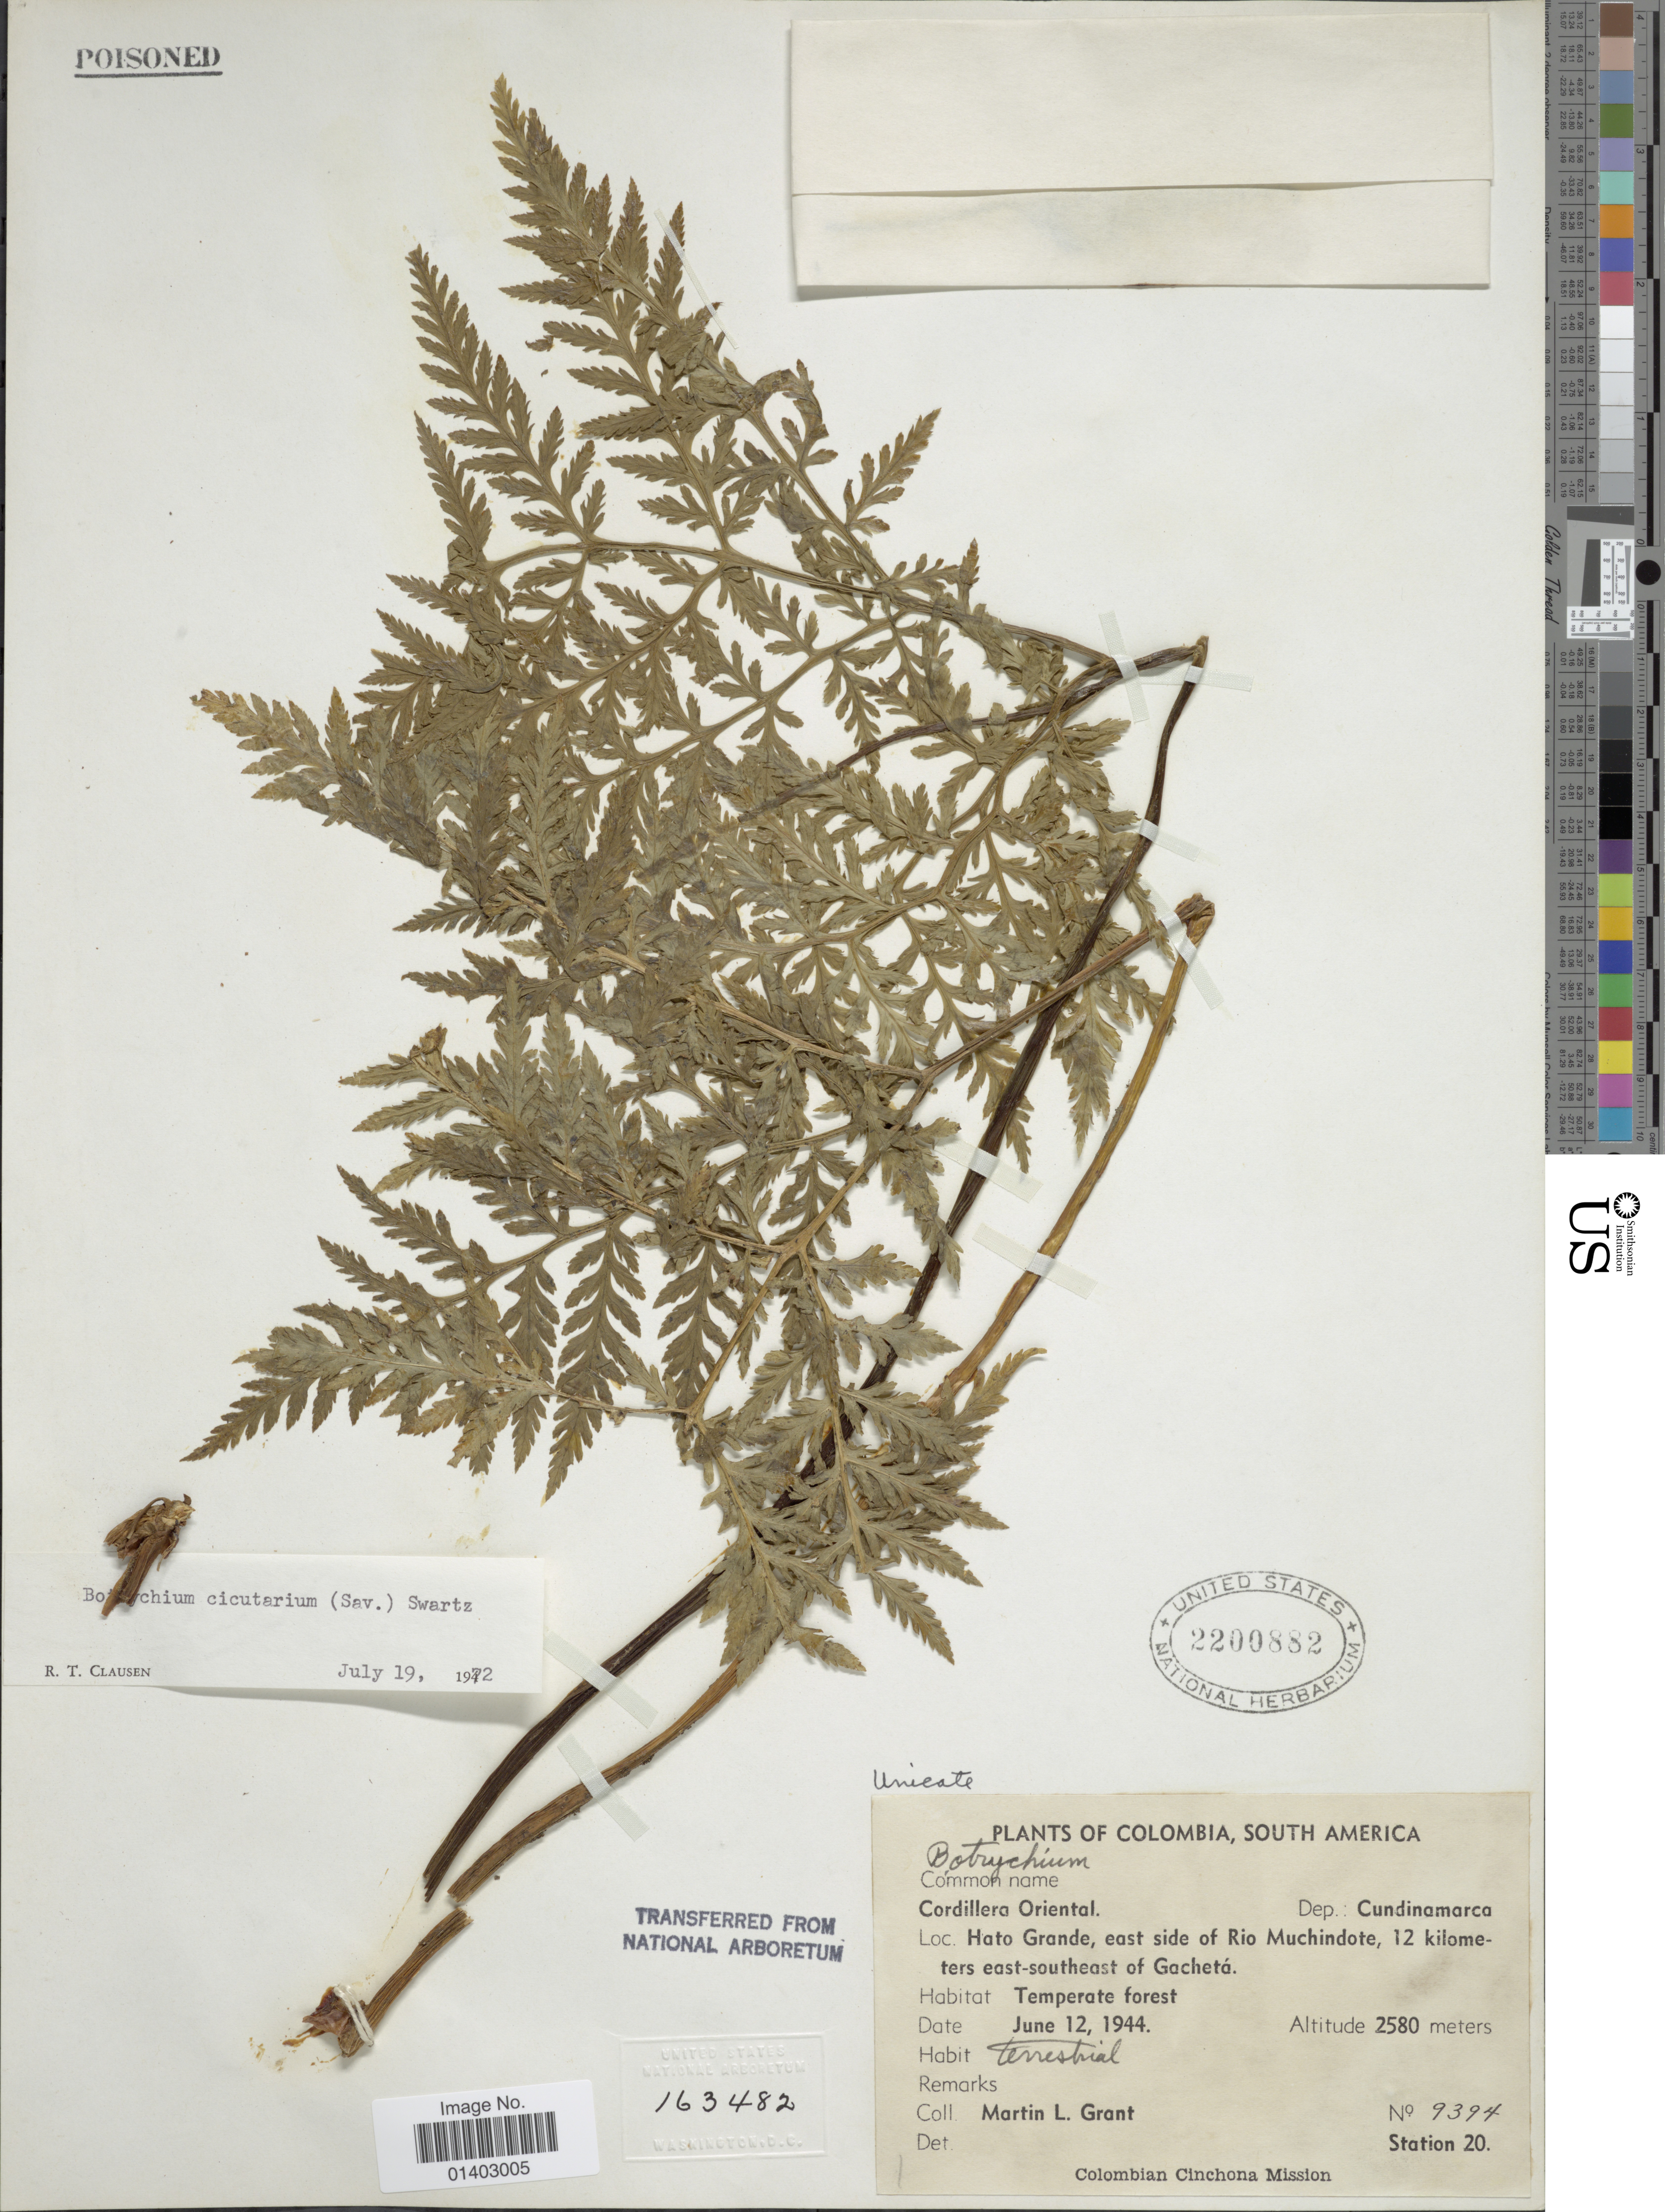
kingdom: Plantae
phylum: Tracheophyta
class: Polypodiopsida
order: Ophioglossales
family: Ophioglossaceae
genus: Botrychium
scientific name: Botrychium virginianum var. mexicanum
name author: Hook. & Grev.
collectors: M. L. Grant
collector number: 9394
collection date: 1944-06-12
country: Colombia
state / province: Cundinamarca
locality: Cordillera Oriental, Hato Grande, east side of Rio Muchindote, 12 kilometers east-southeast of Gachetá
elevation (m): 2580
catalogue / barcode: US 2200882